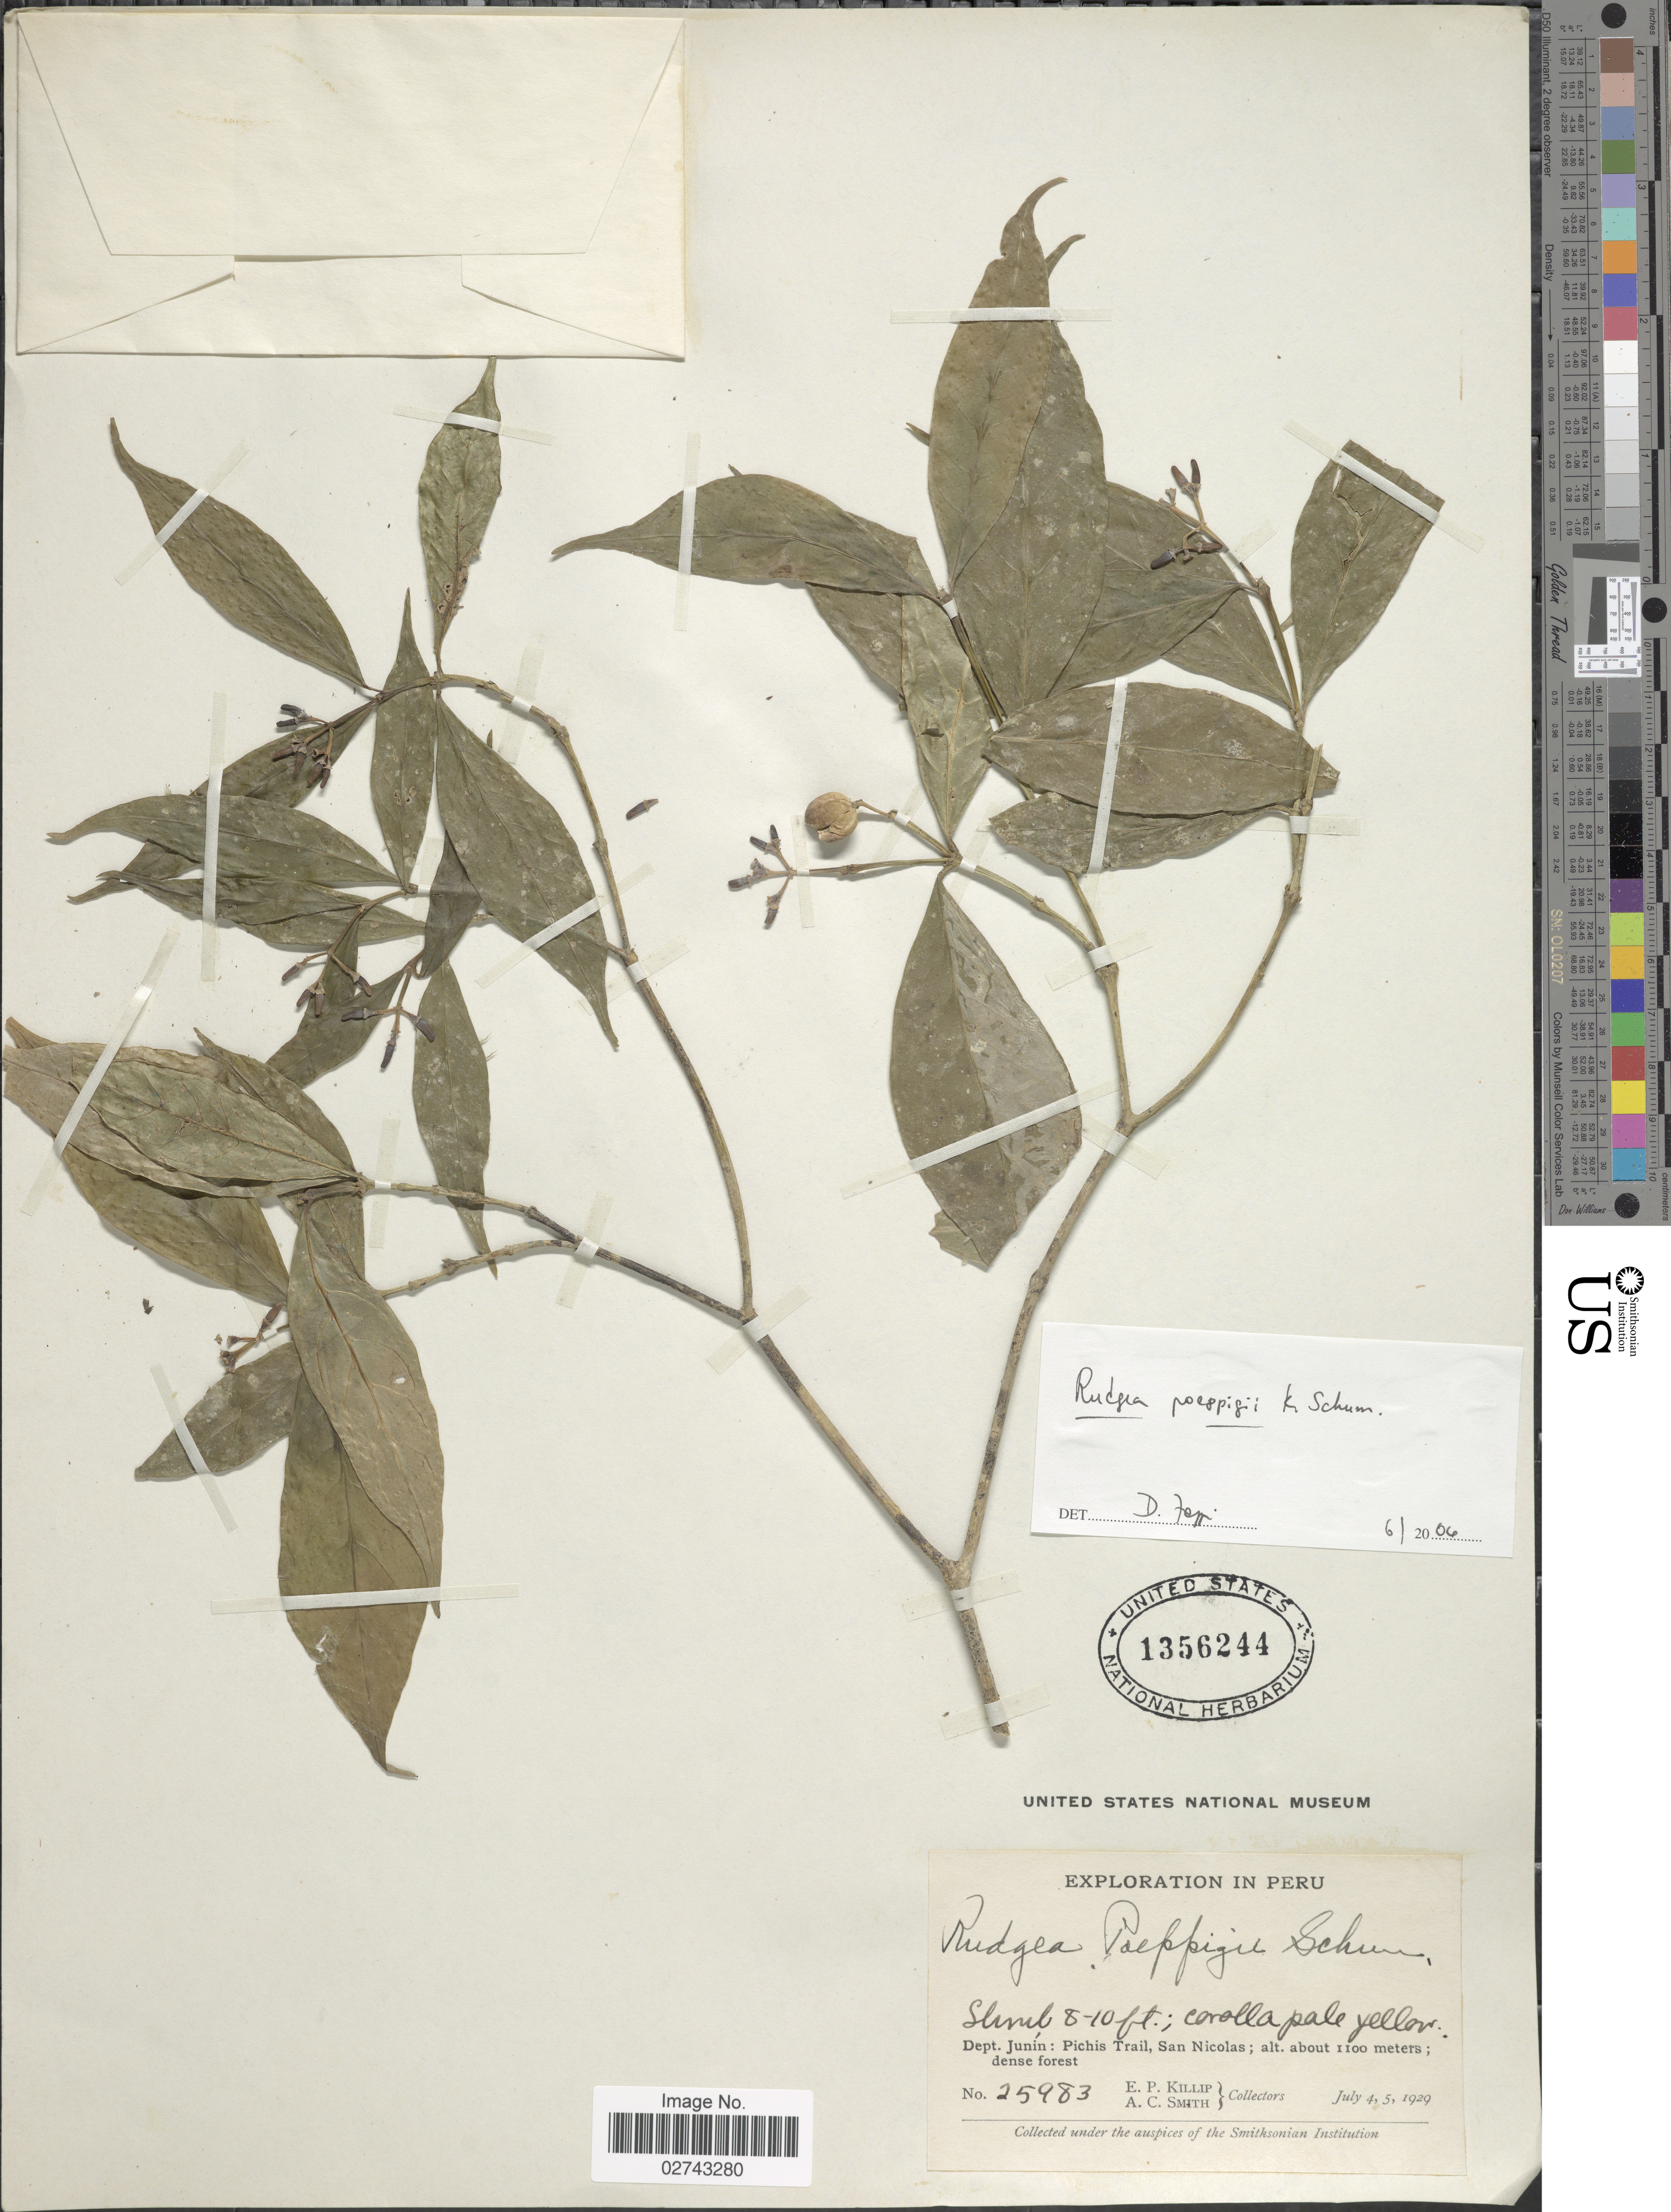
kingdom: Plantae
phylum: Tracheophyta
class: Magnoliopsida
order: Gentianales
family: Rubiaceae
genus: Rudgea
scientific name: Rudgea poeppigii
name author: Schum.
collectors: E. P. Killip & A. C. Smith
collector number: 25983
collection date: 1929-07-04/1929-07-05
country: Peru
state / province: Junín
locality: Pichis Trail, San Nicolas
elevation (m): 1100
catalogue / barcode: US 1356244